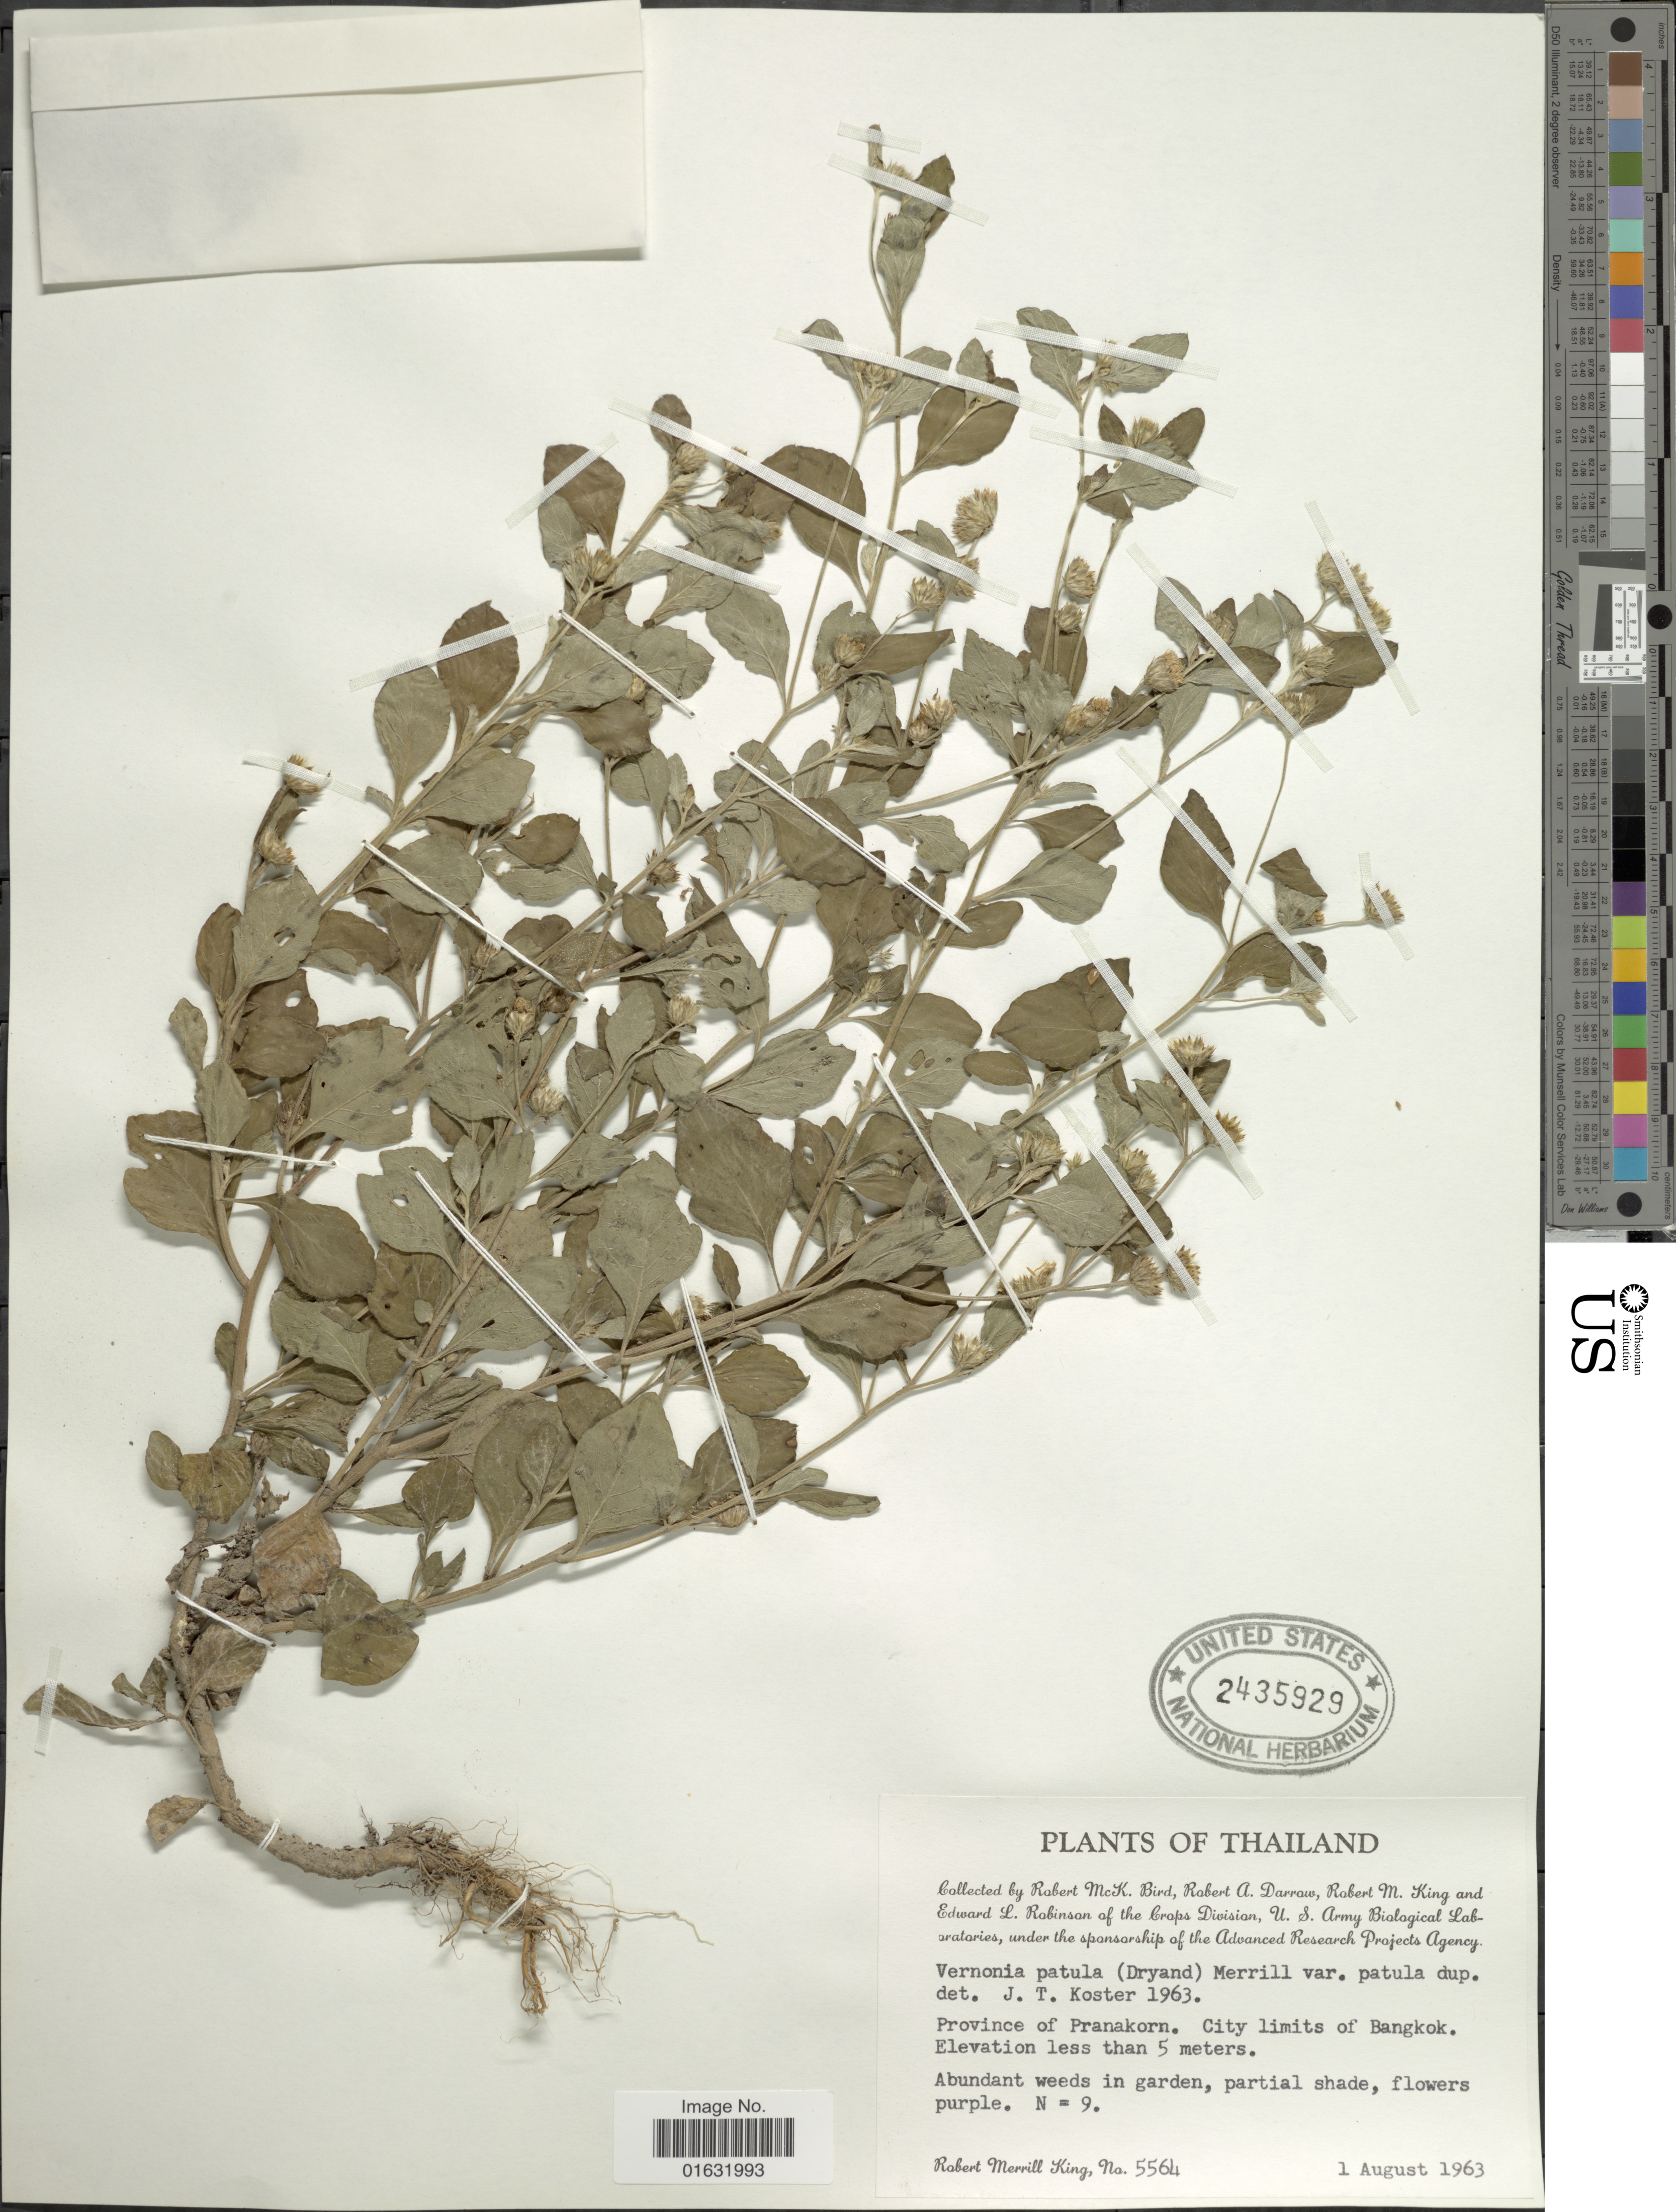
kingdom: Plantae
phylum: Tracheophyta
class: Magnoliopsida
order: Asterales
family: Asteraceae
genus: Cyanthillium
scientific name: Cyanthillium patulum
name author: (Aiton) H. Rob.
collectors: R. M. King, R. M. Bird, R. A. Darrow & E. L. Robinson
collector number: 5564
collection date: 1963-08-01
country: Thailand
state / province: Bangkok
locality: Thailand, Province of Pranakorn, City limits of Bangkok.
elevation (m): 5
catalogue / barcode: US 2435929